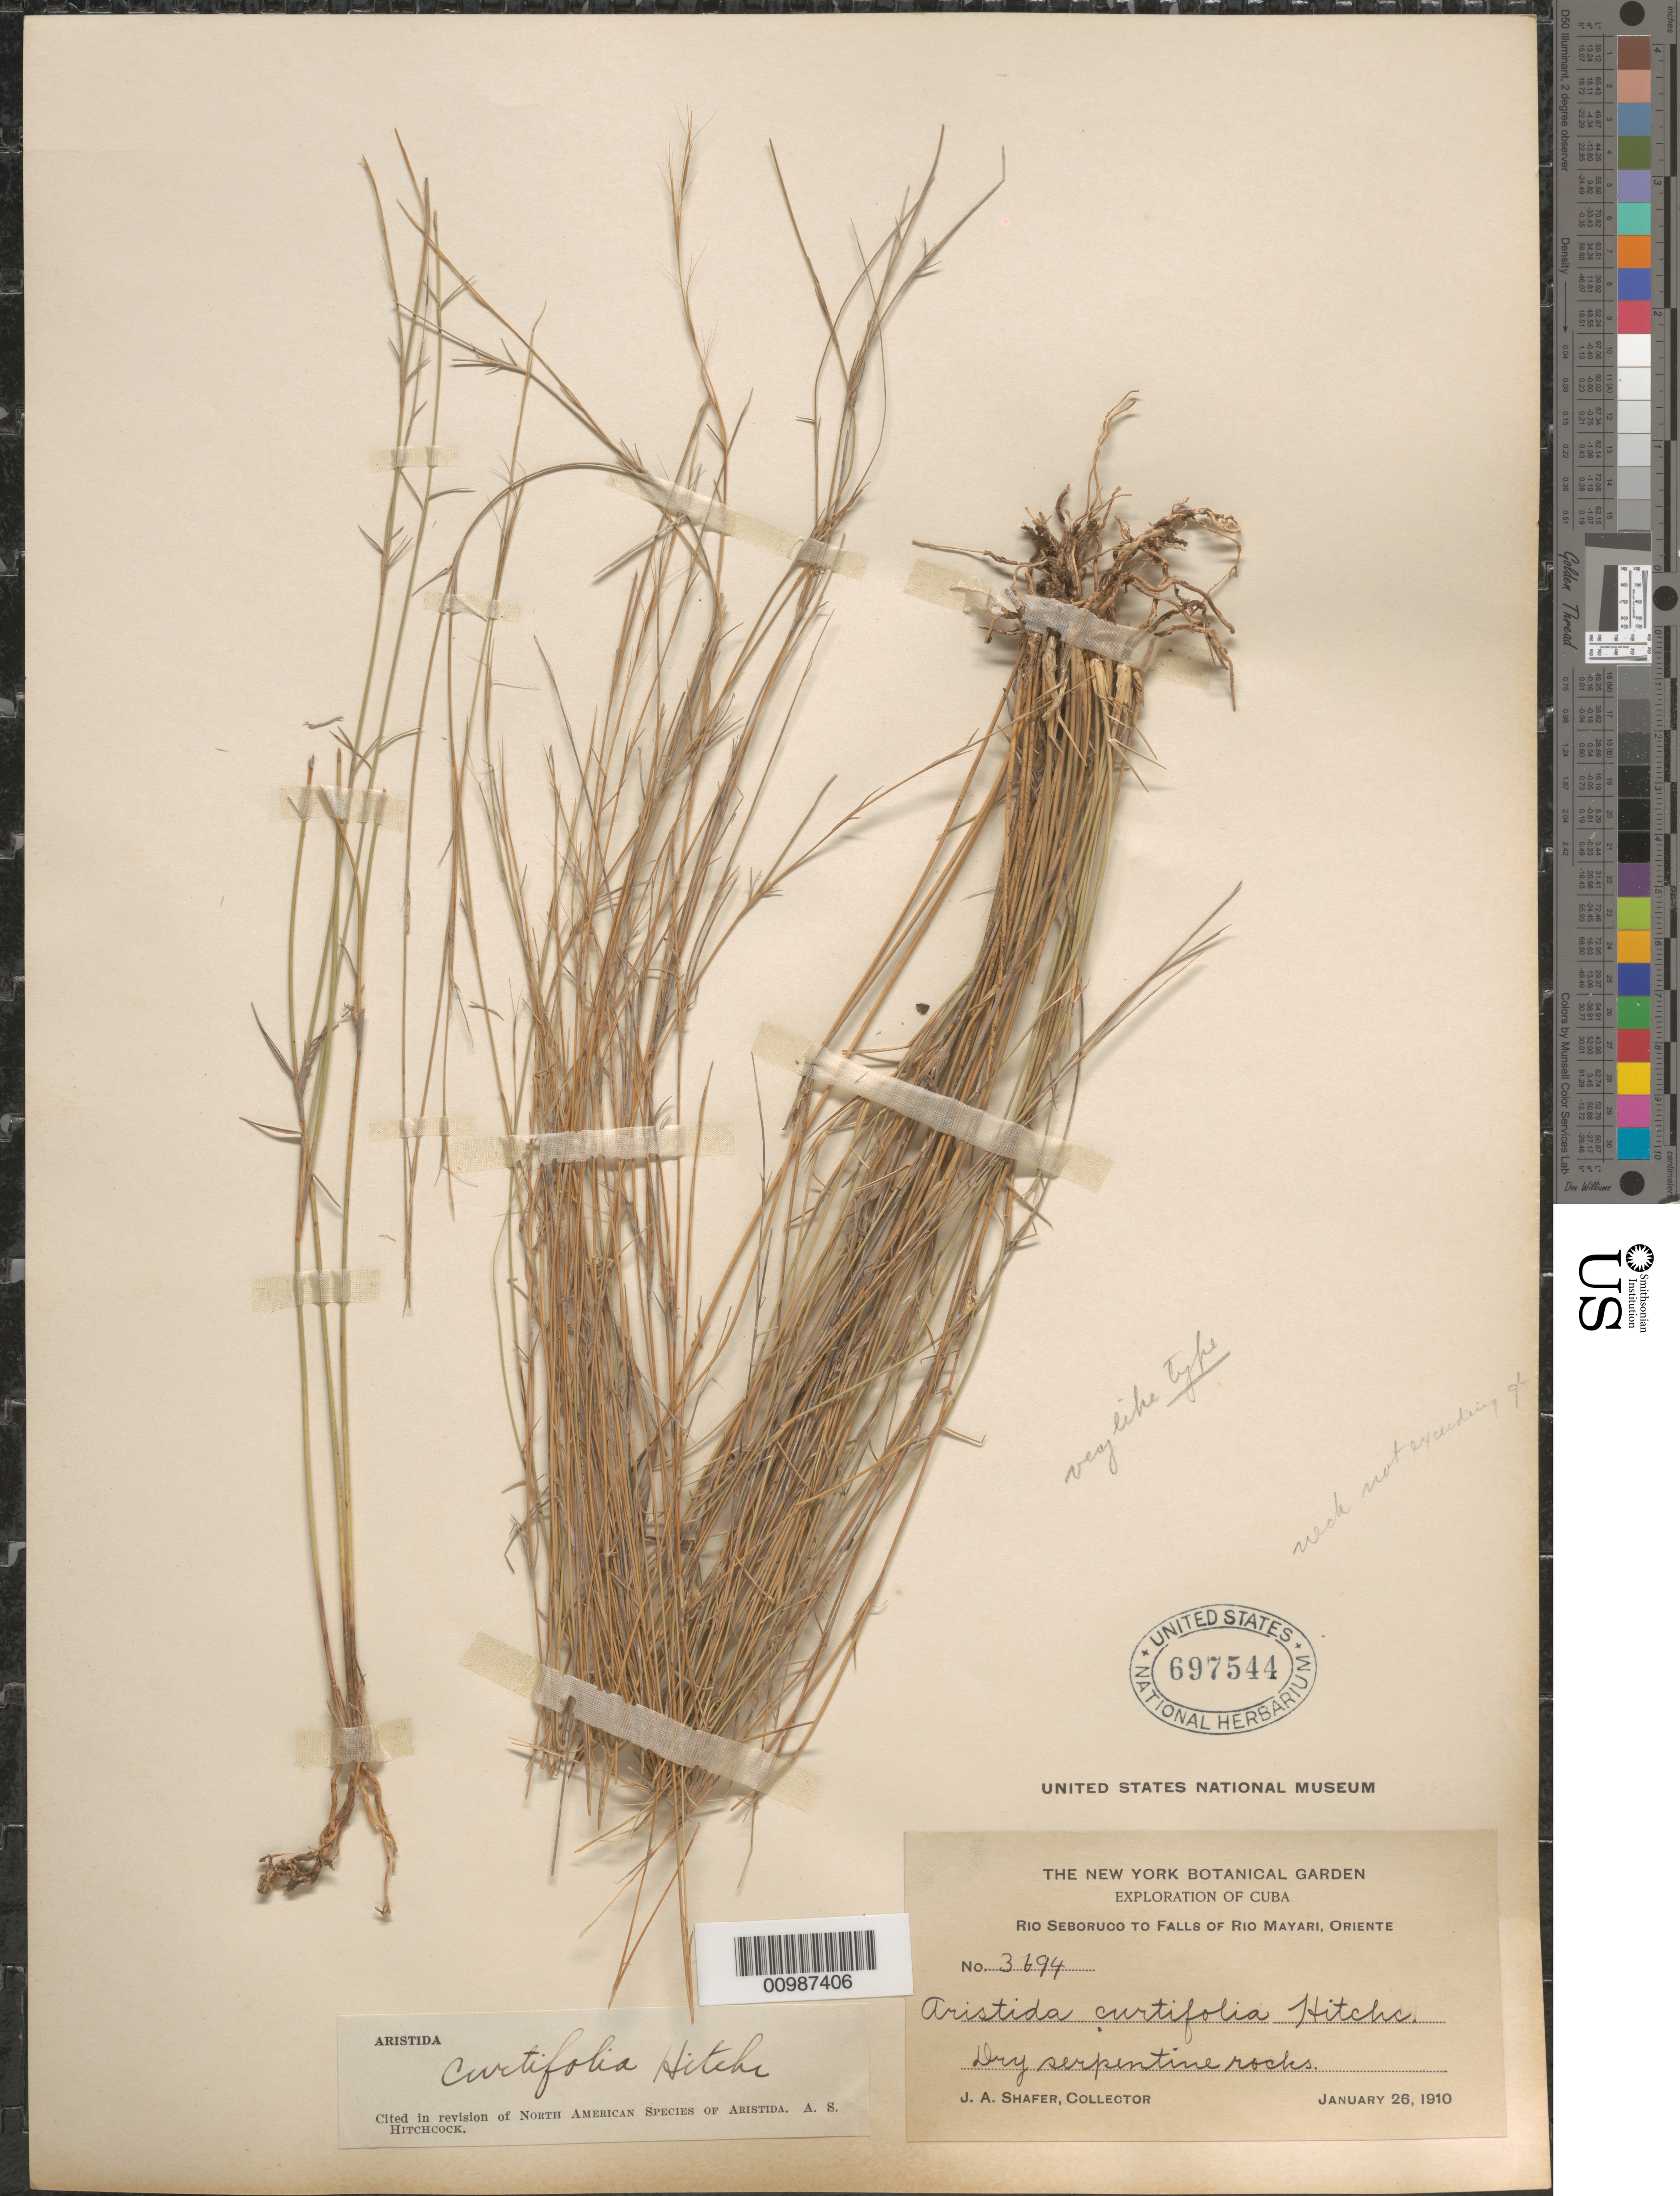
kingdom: Plantae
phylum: Tracheophyta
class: Liliopsida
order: Poales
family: Poaceae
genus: Aristida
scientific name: Aristida curtifolia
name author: Hitchc.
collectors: J. A. Shafer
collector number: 3694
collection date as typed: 26 Jan 1910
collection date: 1910-01-26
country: Cuba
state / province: Oriente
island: Cuba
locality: Rio Seboruco to falls of Rio Mayari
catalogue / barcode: US 697544